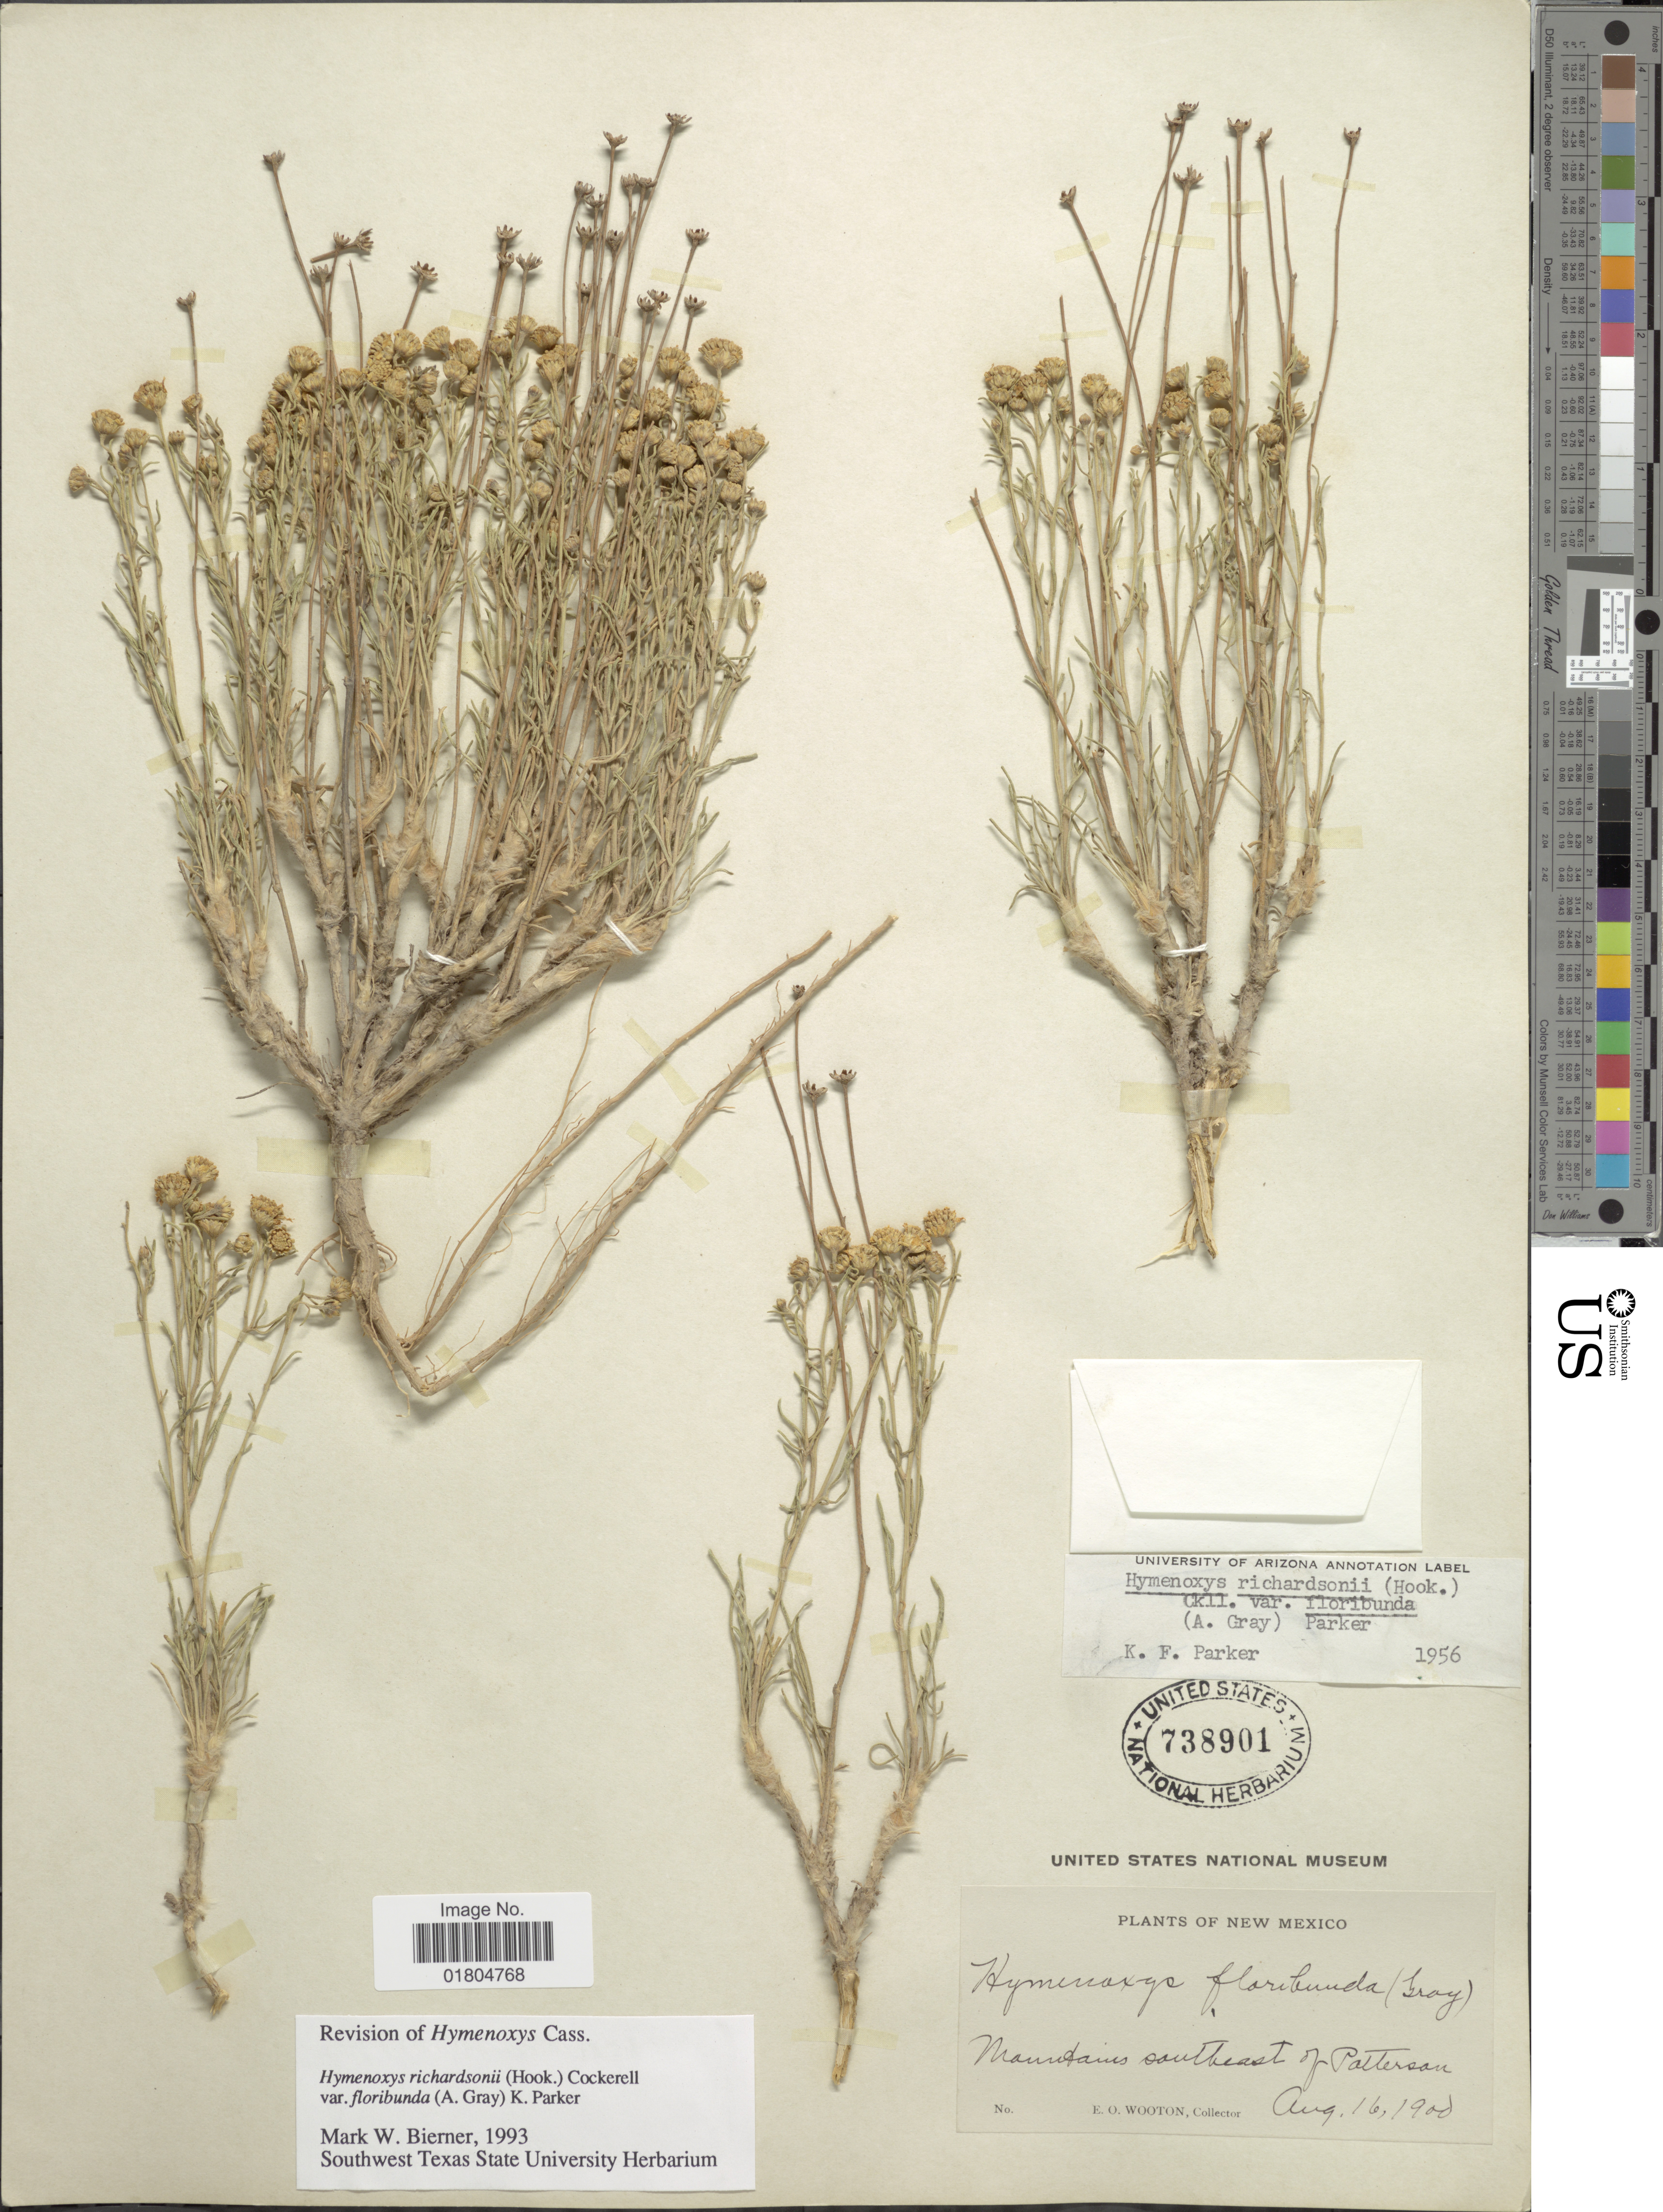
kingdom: Plantae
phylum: Tracheophyta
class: Magnoliopsida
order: Asterales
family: Asteraceae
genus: Hymenoxys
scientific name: Hymenoxys richardsonii var. floribunda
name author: (A. Gray) K.F. Parker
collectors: E. O. Wooton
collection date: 1900-08-16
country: United States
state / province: New Mexico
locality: Mountains southeast of Patterson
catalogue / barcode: US 738901